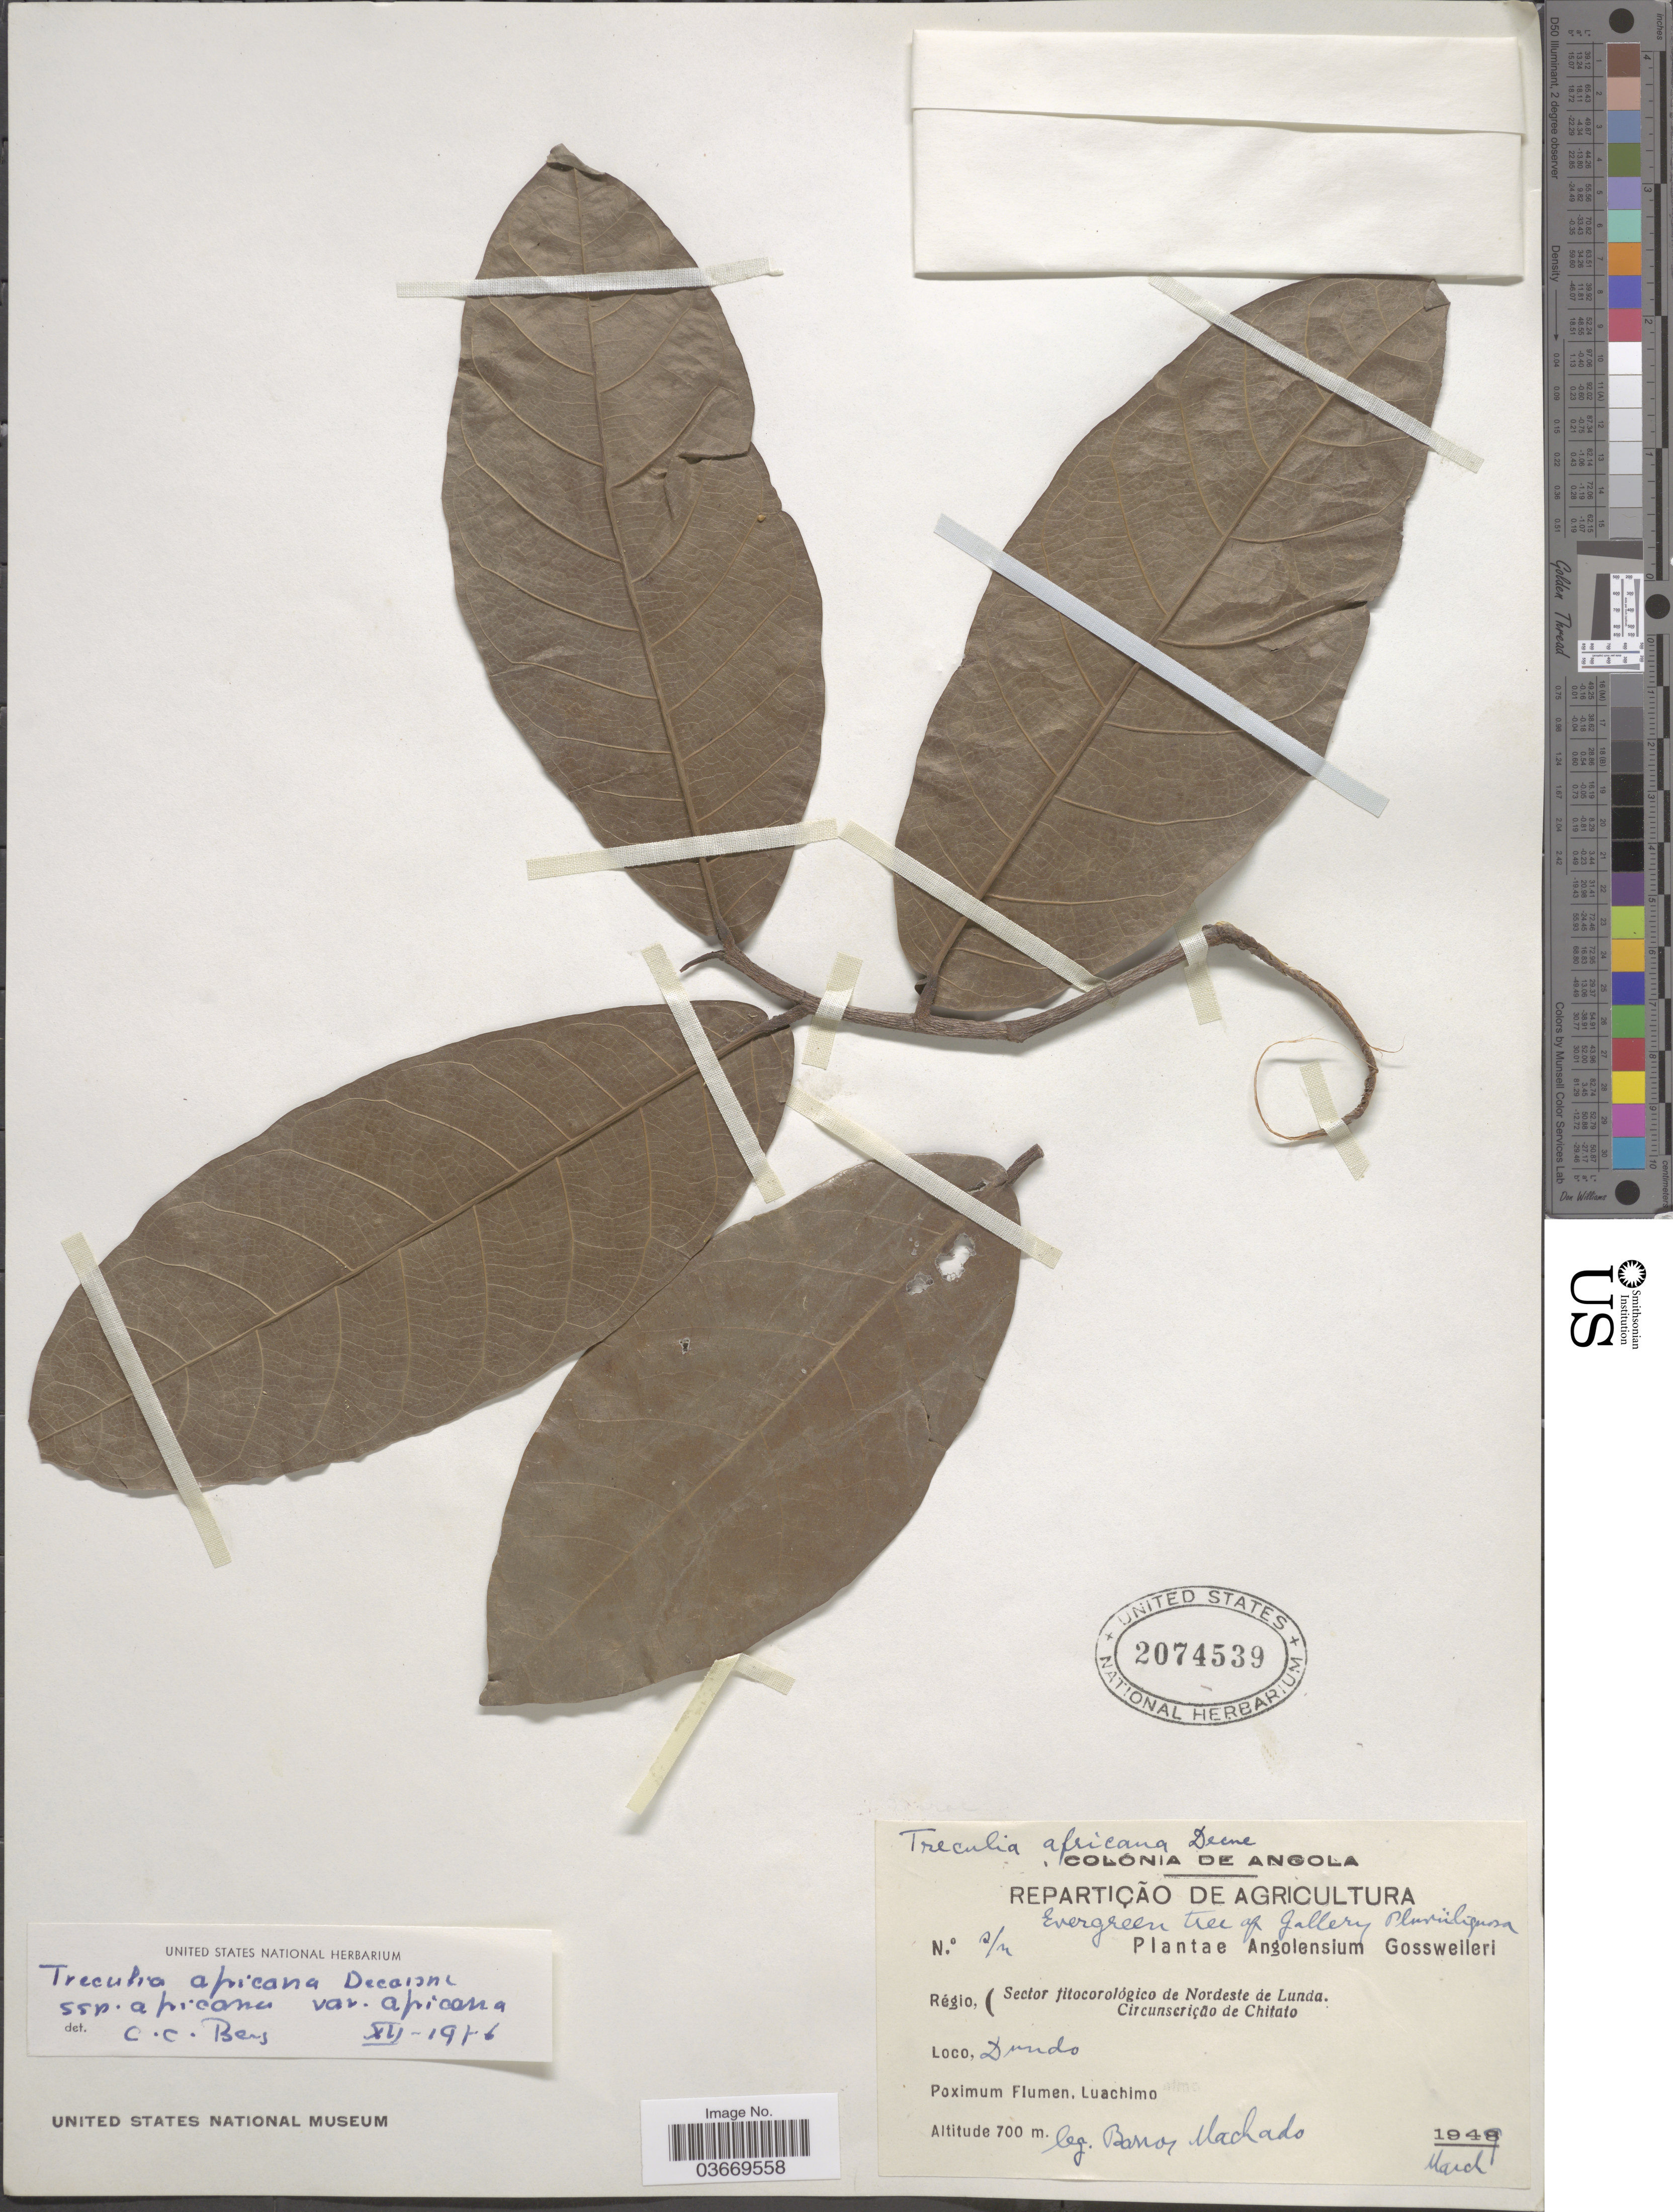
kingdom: Plantae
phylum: Tracheophyta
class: Magnoliopsida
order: Rosales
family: Moraceae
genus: Treculia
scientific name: Treculia africana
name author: Decne.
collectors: B. Machado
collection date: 1949-03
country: Angola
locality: Colonia de Angola. Régio, Sector fitocorológico de Nordeste de Lunda. Circunsriçao de Chitato, Dundo. Poximum Flumen, Luachimo.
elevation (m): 700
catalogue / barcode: US 2074539